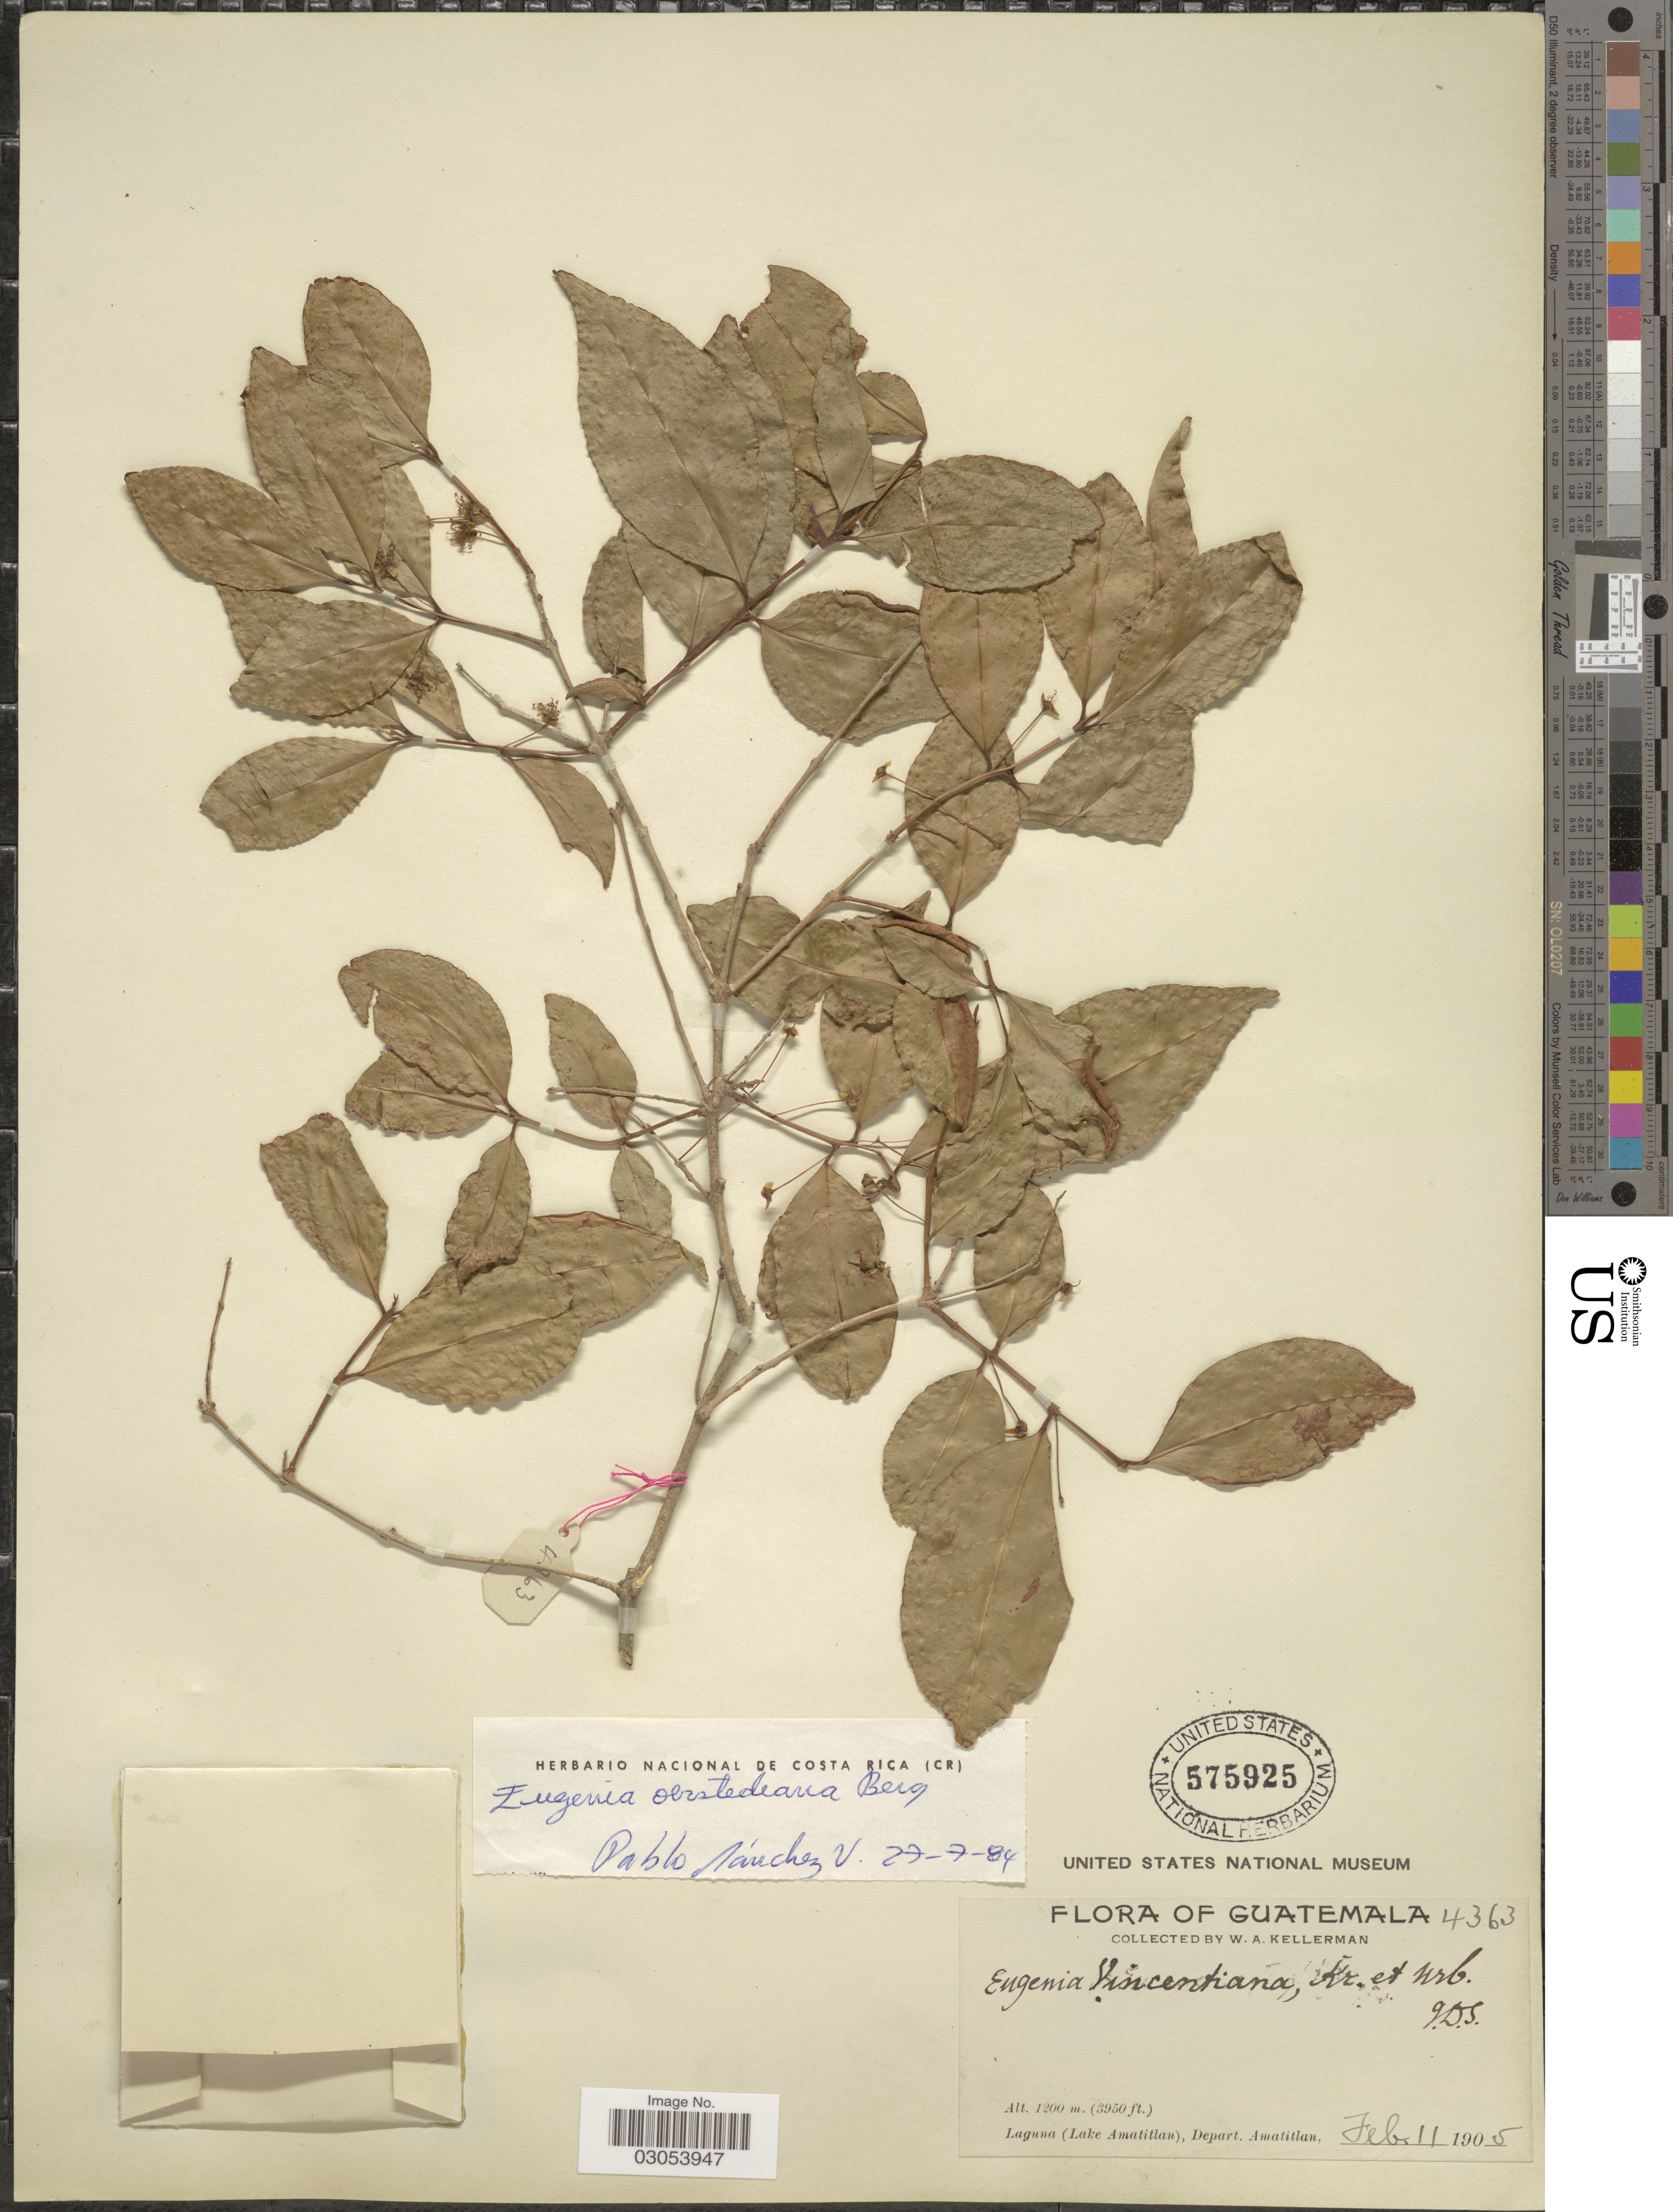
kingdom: Plantae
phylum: Tracheophyta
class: Magnoliopsida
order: Myrtales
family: Myrtaceae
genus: Eugenia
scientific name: Eugenia oerstediana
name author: O. Berg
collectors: W. Kellerman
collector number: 4363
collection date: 1905-02-11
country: Guatemala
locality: Laguna (Lake Amatitlan), Depart, Amatitlan.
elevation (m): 1200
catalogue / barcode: US 575925